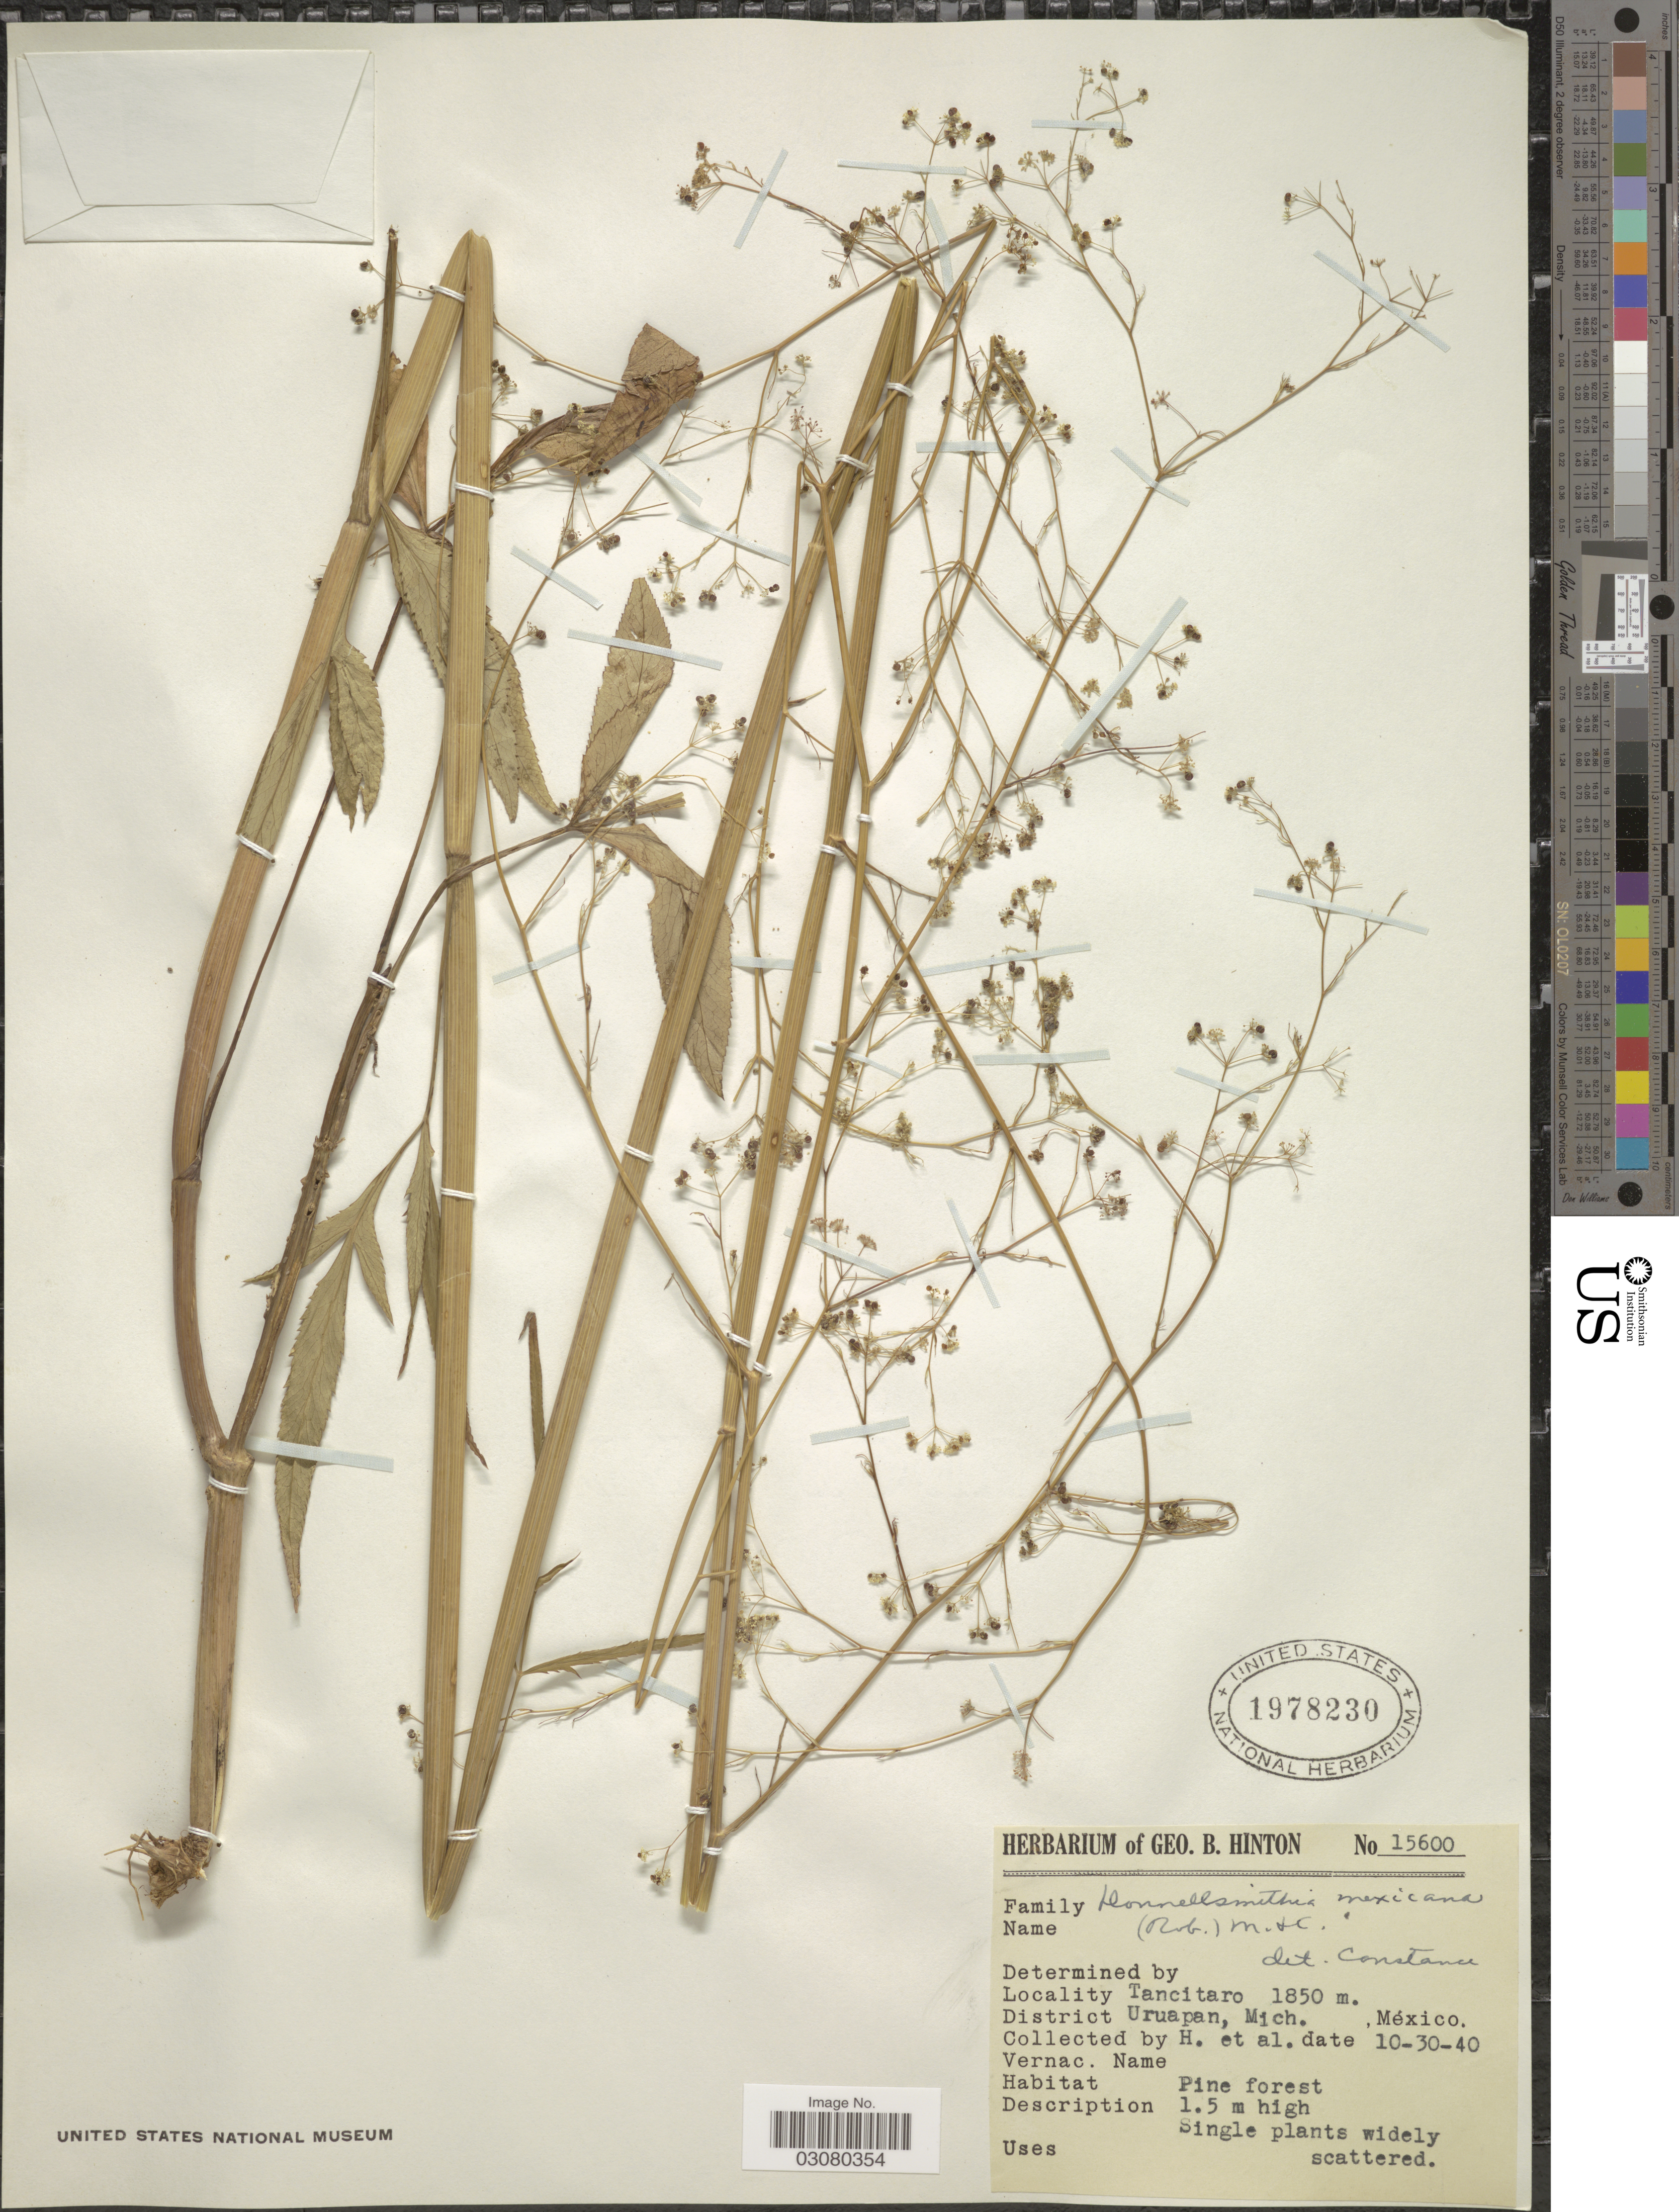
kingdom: Plantae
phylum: Tracheophyta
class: Magnoliopsida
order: Apiales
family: Apiaceae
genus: Donnellsmithia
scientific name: Donnellsmithia mexicana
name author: (B.L. Rob.) Mathias & Constance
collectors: G. B. Hinton & et al.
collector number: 15600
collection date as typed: Transcribed d/m/y: 30/10/40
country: Mexico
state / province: Michoacán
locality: Tancitaro. District Uruapan.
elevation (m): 1850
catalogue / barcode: US 1978230